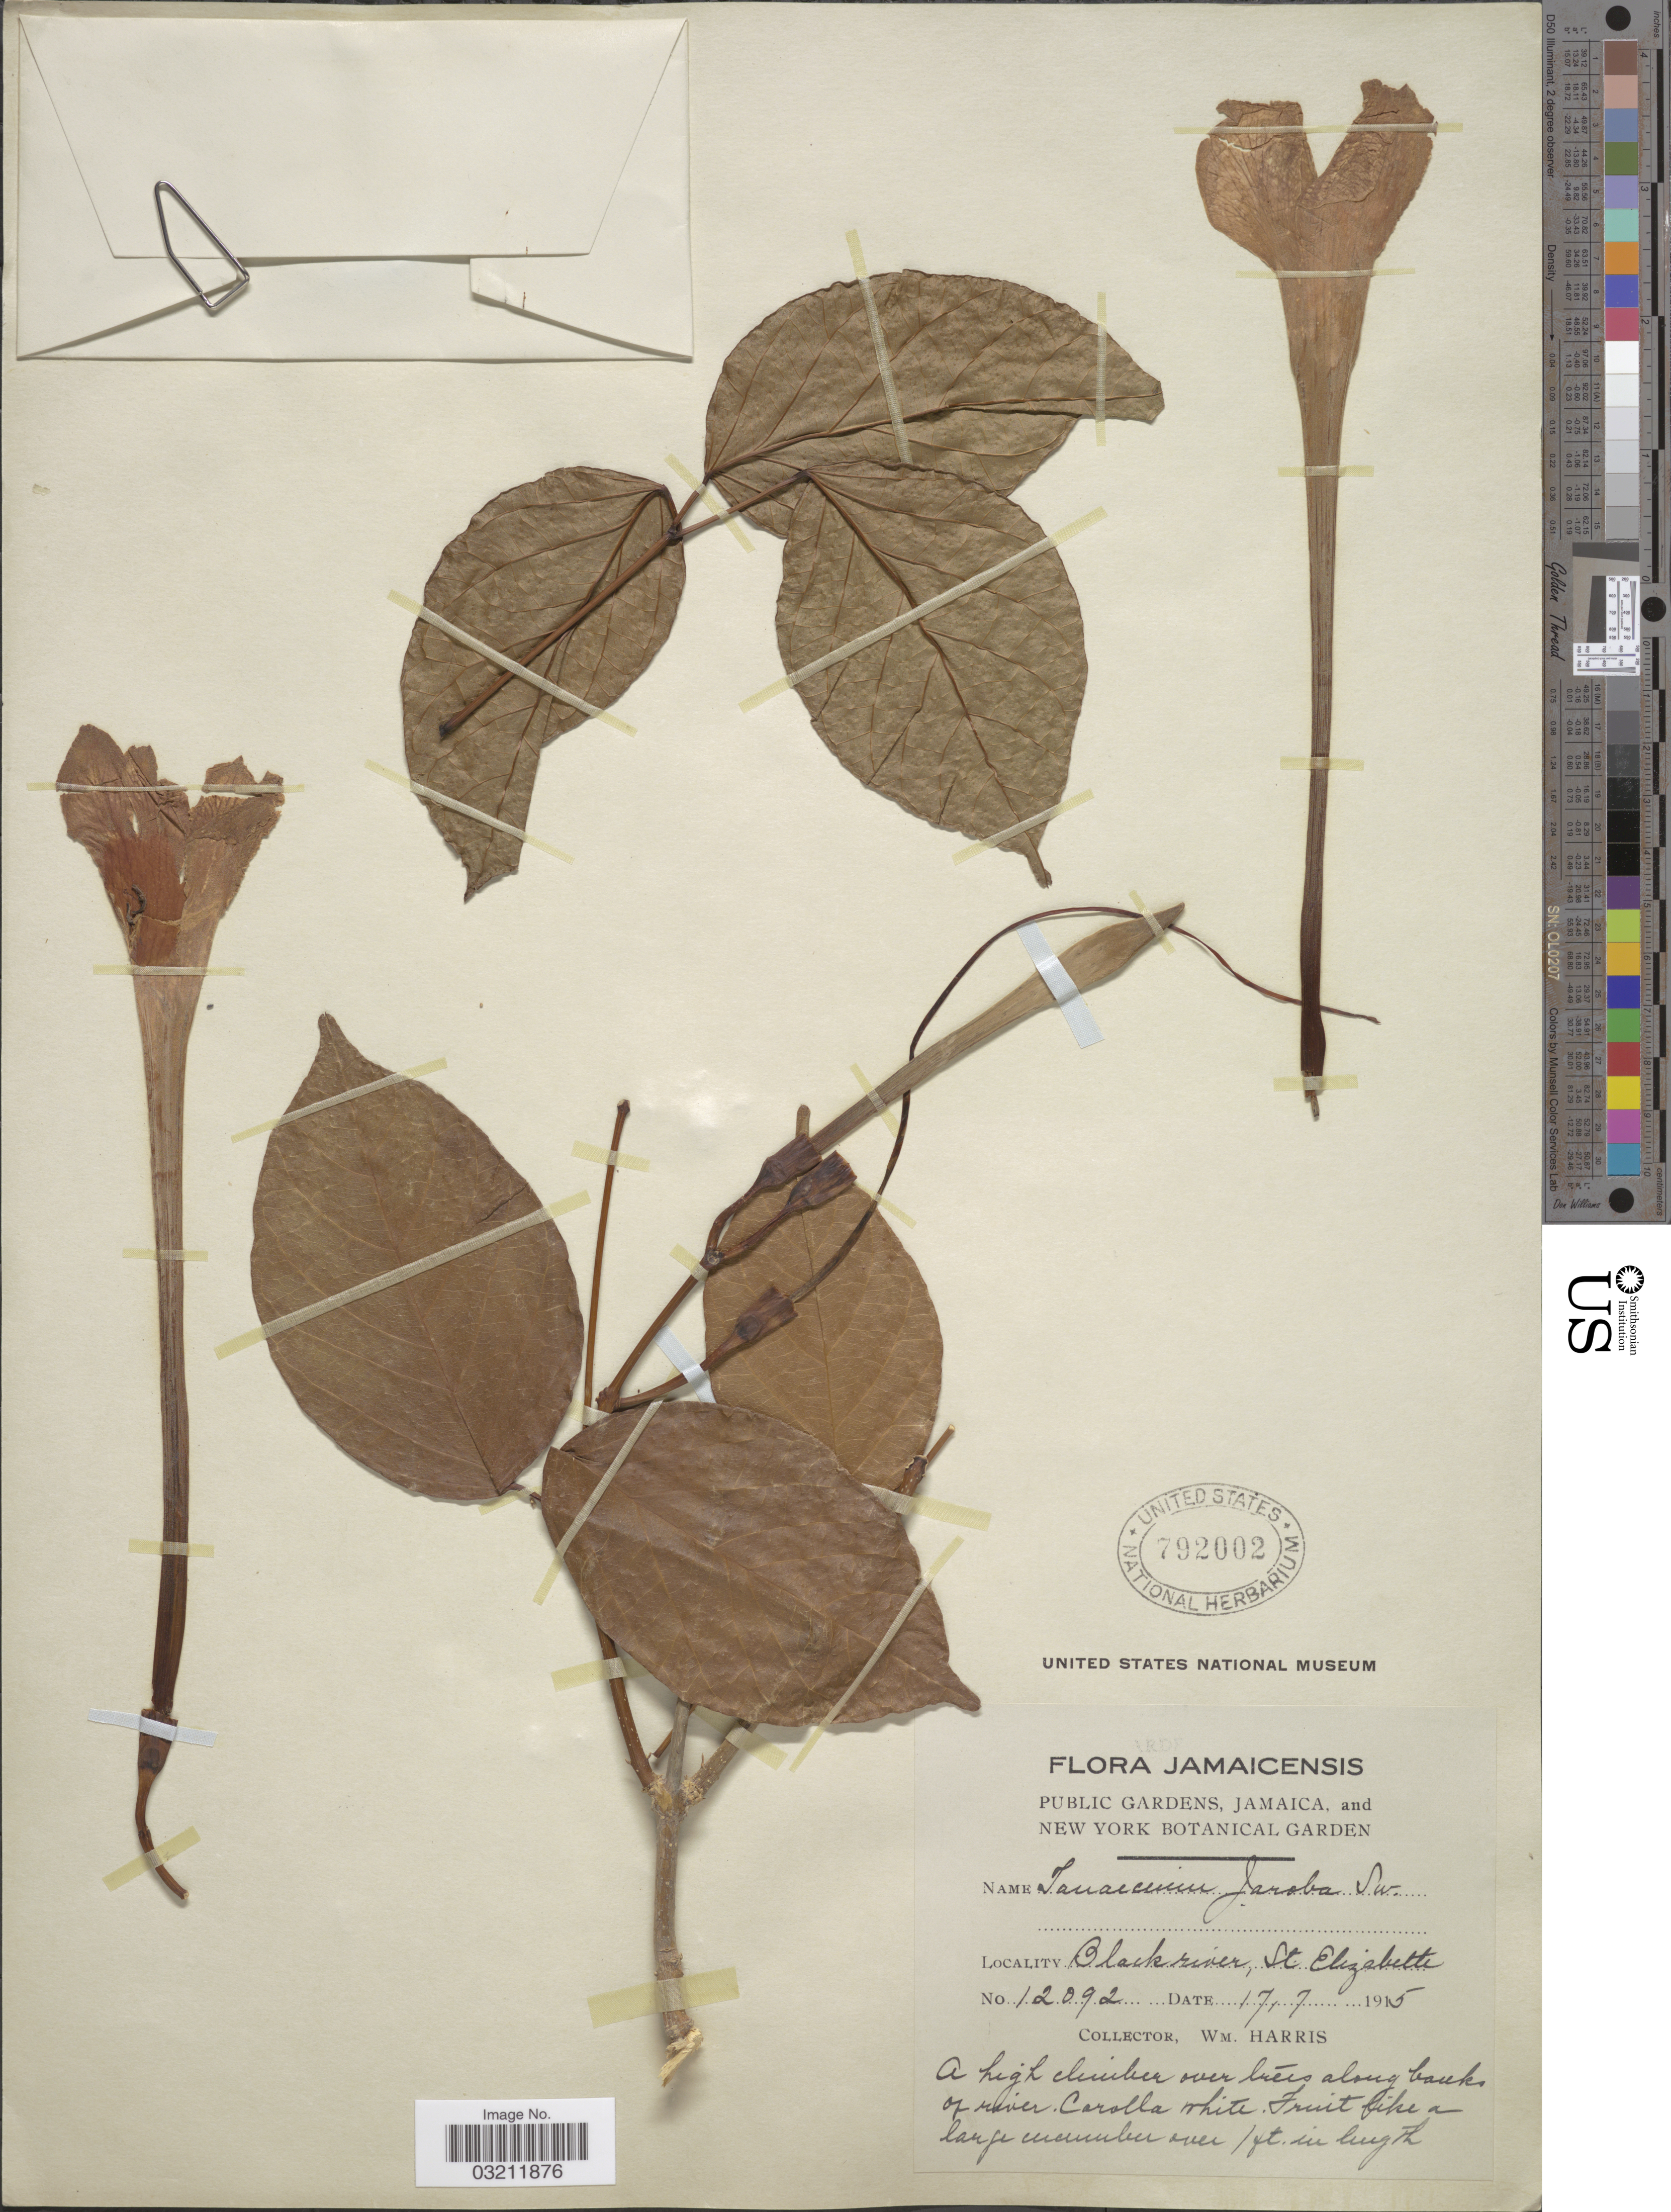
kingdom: Plantae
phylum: Tracheophyta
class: Magnoliopsida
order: Lamiales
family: Bignoniaceae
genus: Tanaecium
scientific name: Tanaecium jaroba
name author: Sw.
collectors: W. H. Harris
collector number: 12092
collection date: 1915-07-17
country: Jamaica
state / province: Saint Elizabeth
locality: Black river.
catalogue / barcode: US 792002